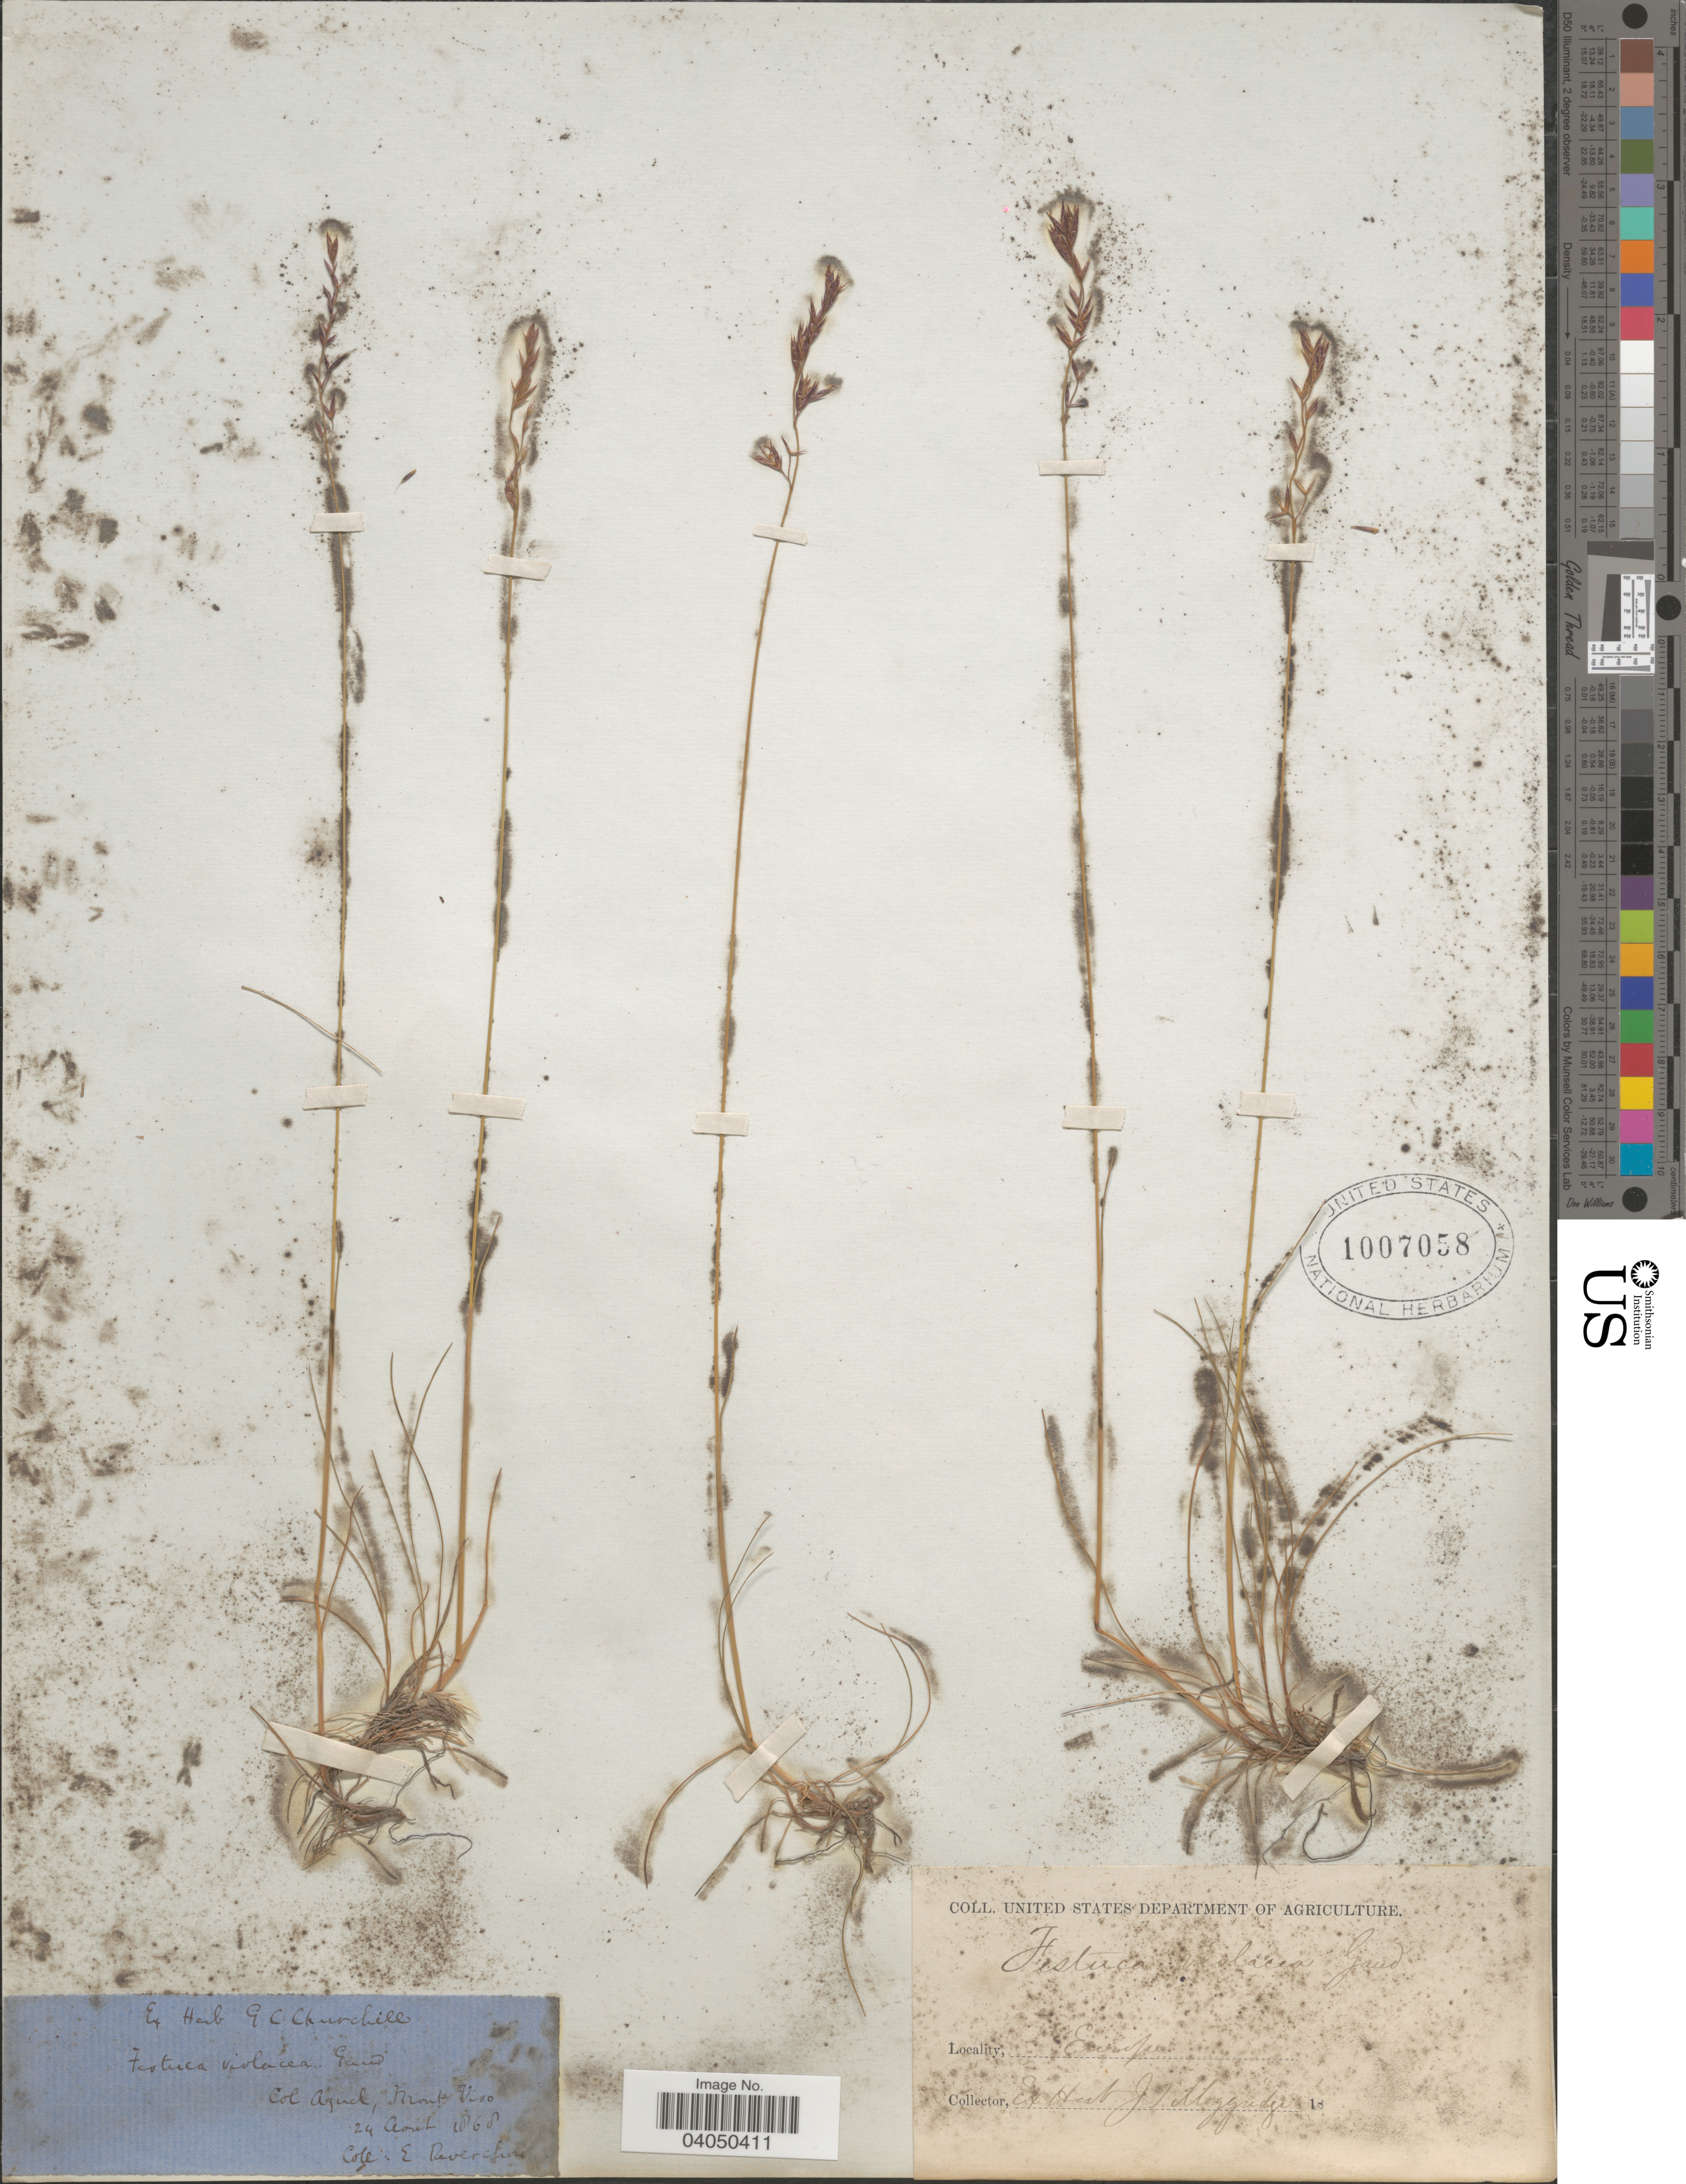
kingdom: Plantae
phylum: Tracheophyta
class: Liliopsida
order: Poales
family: Poaceae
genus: Festuca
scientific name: Festuca violacea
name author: Gaudin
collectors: E. Reverchon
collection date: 1868-08-24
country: Italy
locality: Aquck [interpreted], Mont Viso. Europe.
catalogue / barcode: US 1007058